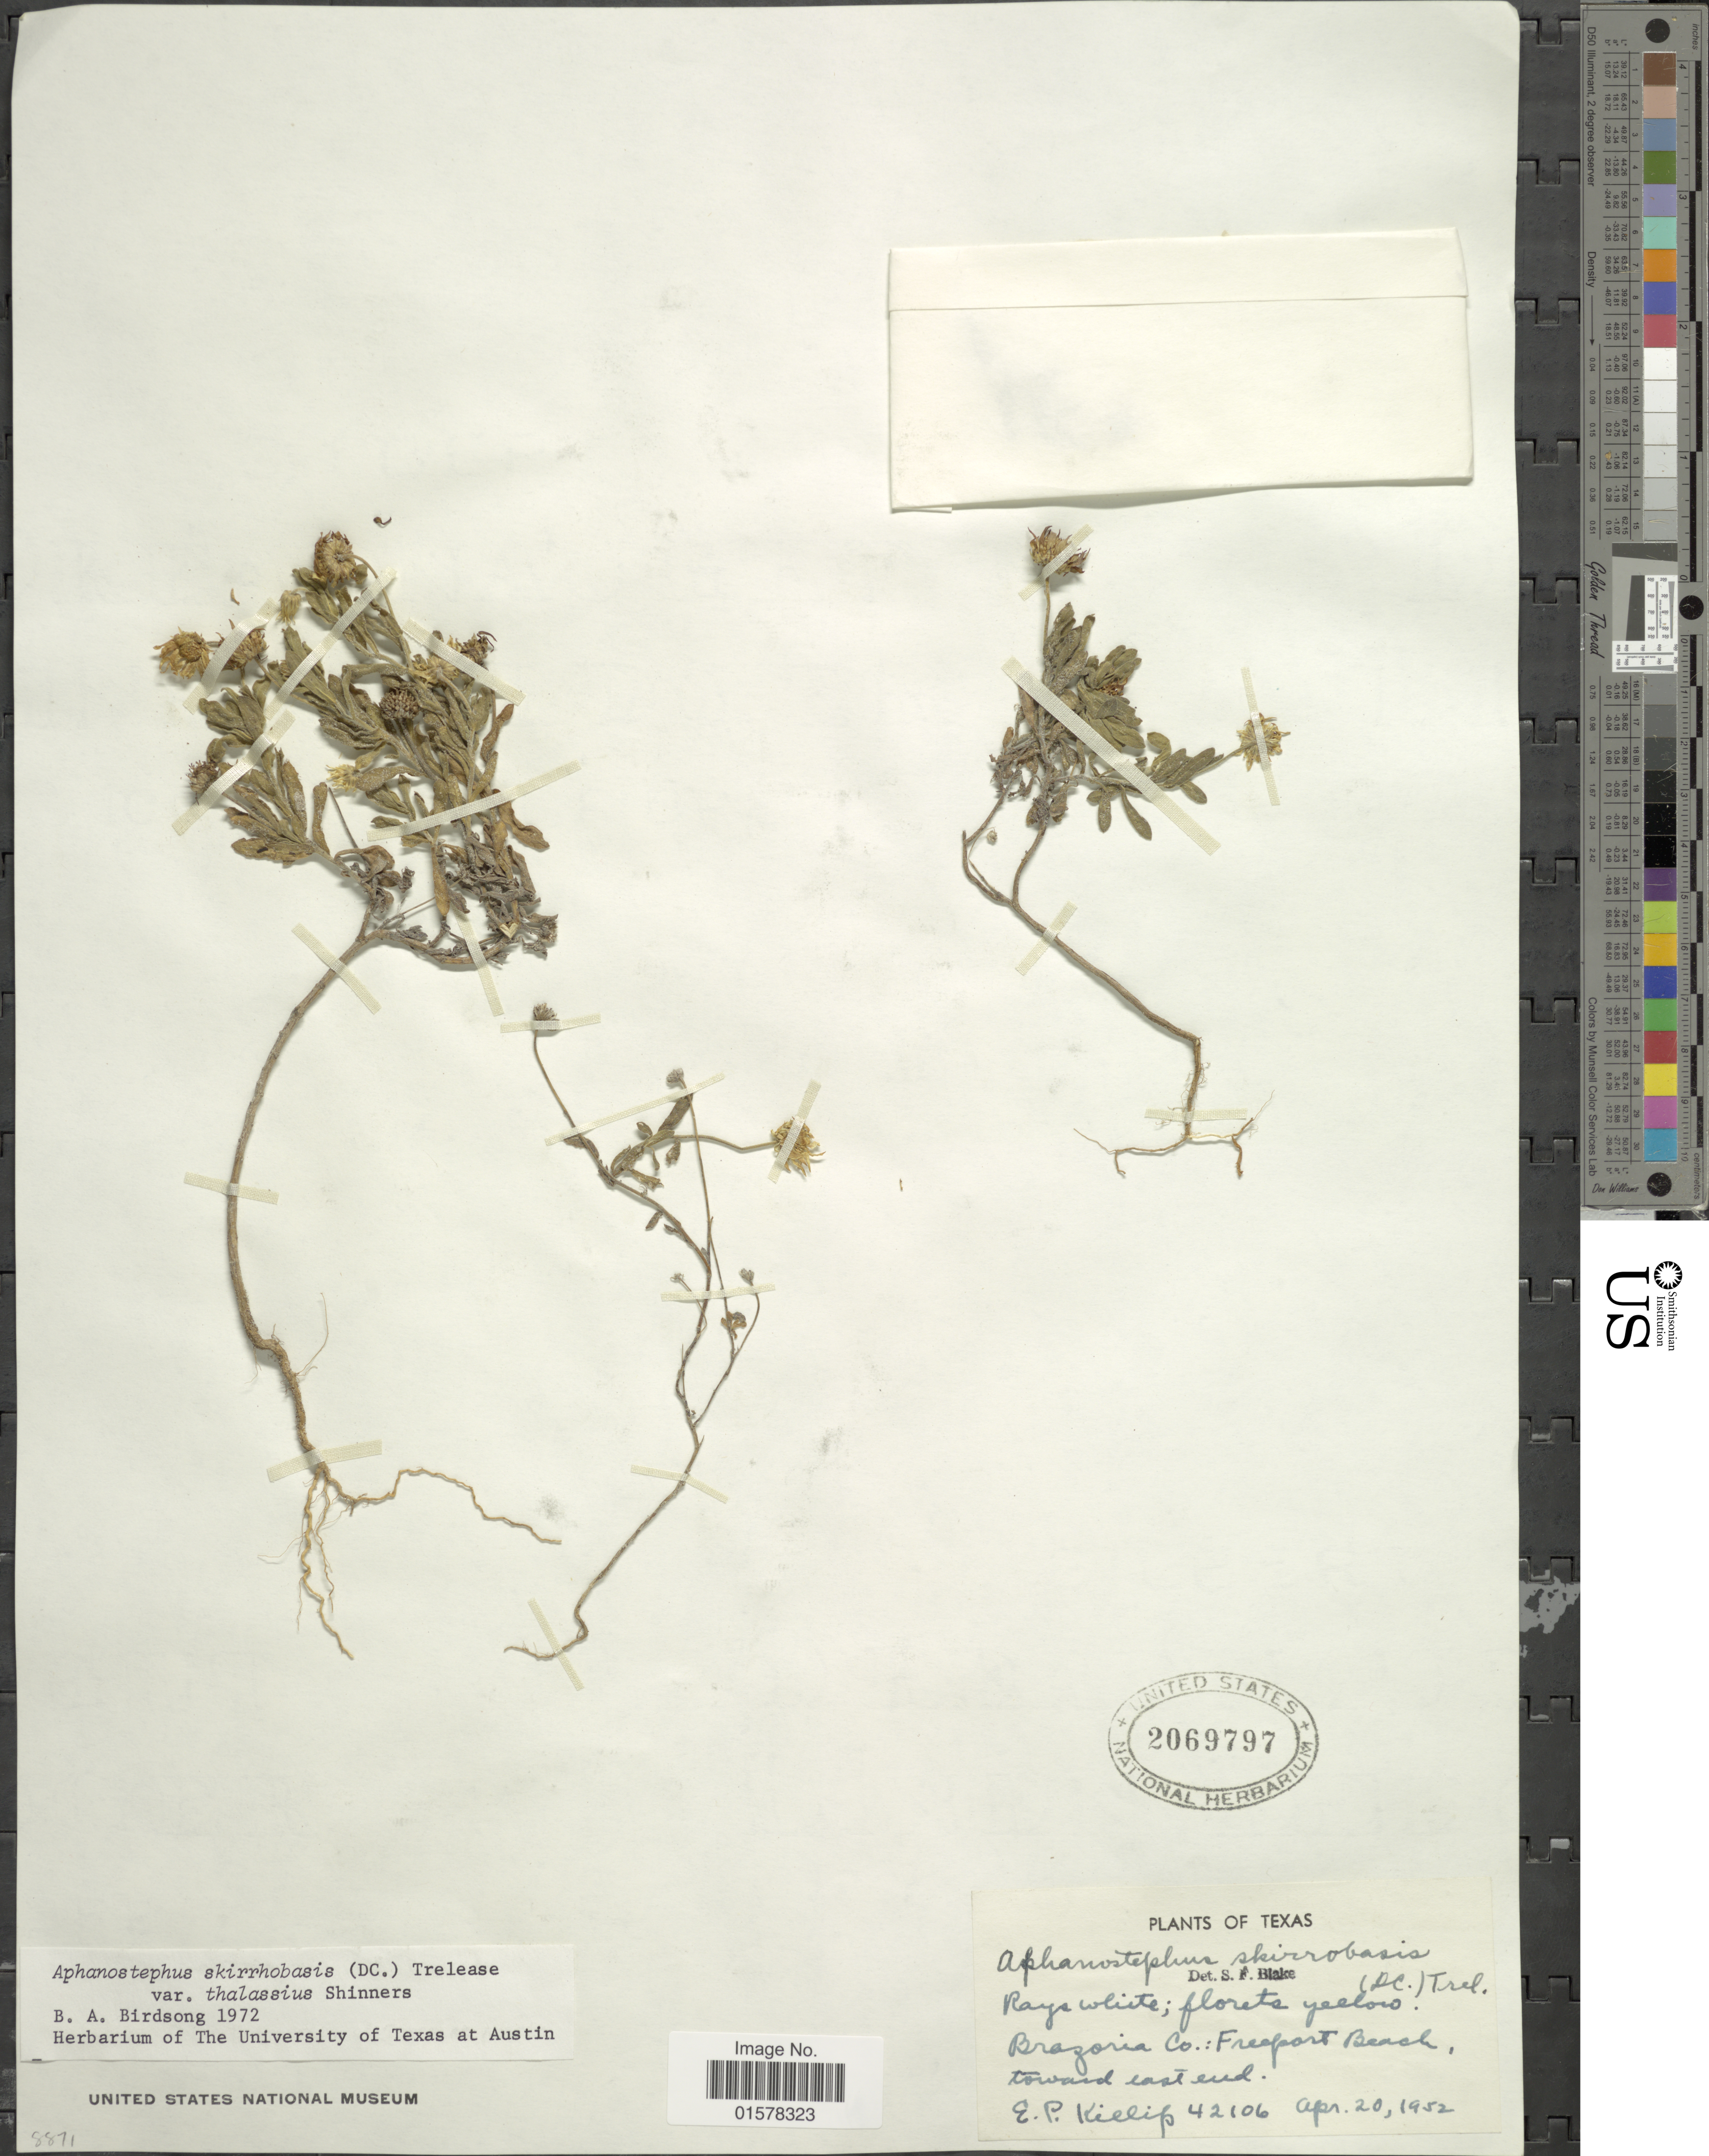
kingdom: Plantae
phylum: Tracheophyta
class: Magnoliopsida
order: Asterales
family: Asteraceae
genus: Aphanostephus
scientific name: Aphanostephus skirrhobasis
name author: (DC.) Trel. ex Coville & Branner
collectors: E. P. Killip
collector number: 42106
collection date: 1952-04-20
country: United States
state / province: Texas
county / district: Brazoria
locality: Freeport Beach, toward east end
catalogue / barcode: US 2069797